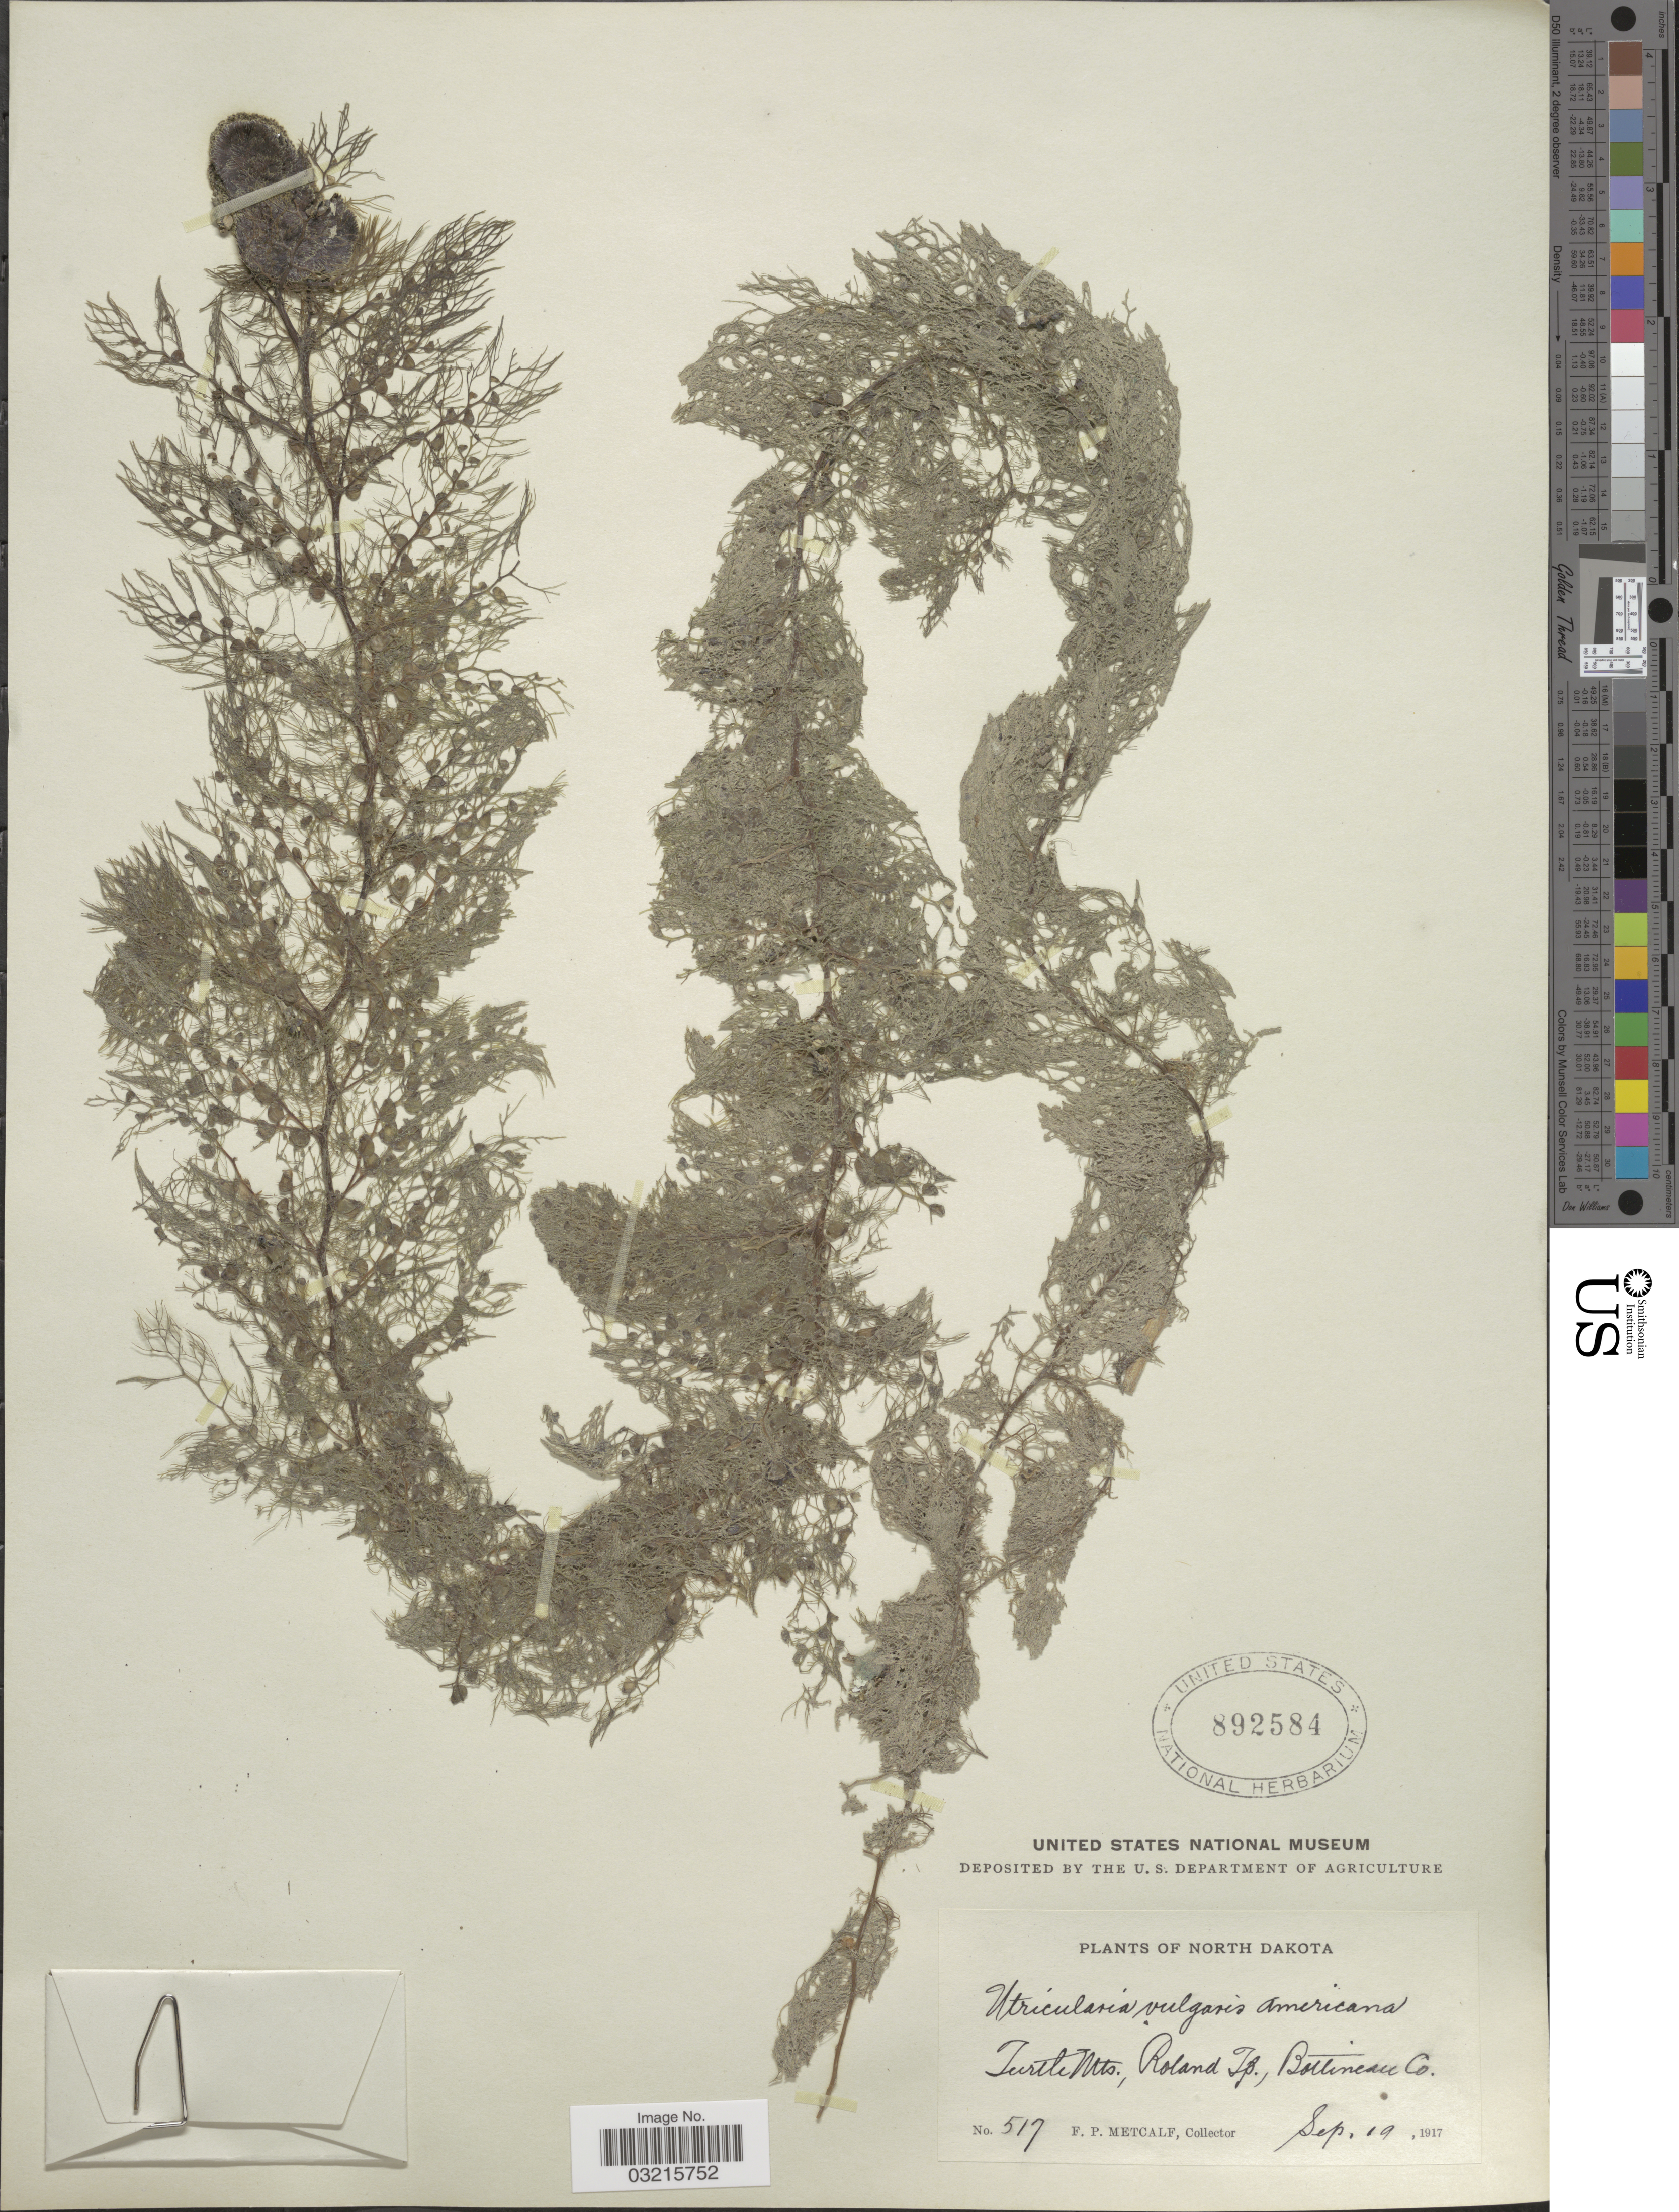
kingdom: Plantae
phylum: Tracheophyta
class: Magnoliopsida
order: Lamiales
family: Lentibulariaceae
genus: Utricularia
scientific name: Utricularia vulgaris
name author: L.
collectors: F. Metcalf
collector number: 517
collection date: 1917-09-19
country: United States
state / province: North Dakota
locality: Turtle Mts., Roland Tp., Bottineau Co.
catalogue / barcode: US 892584